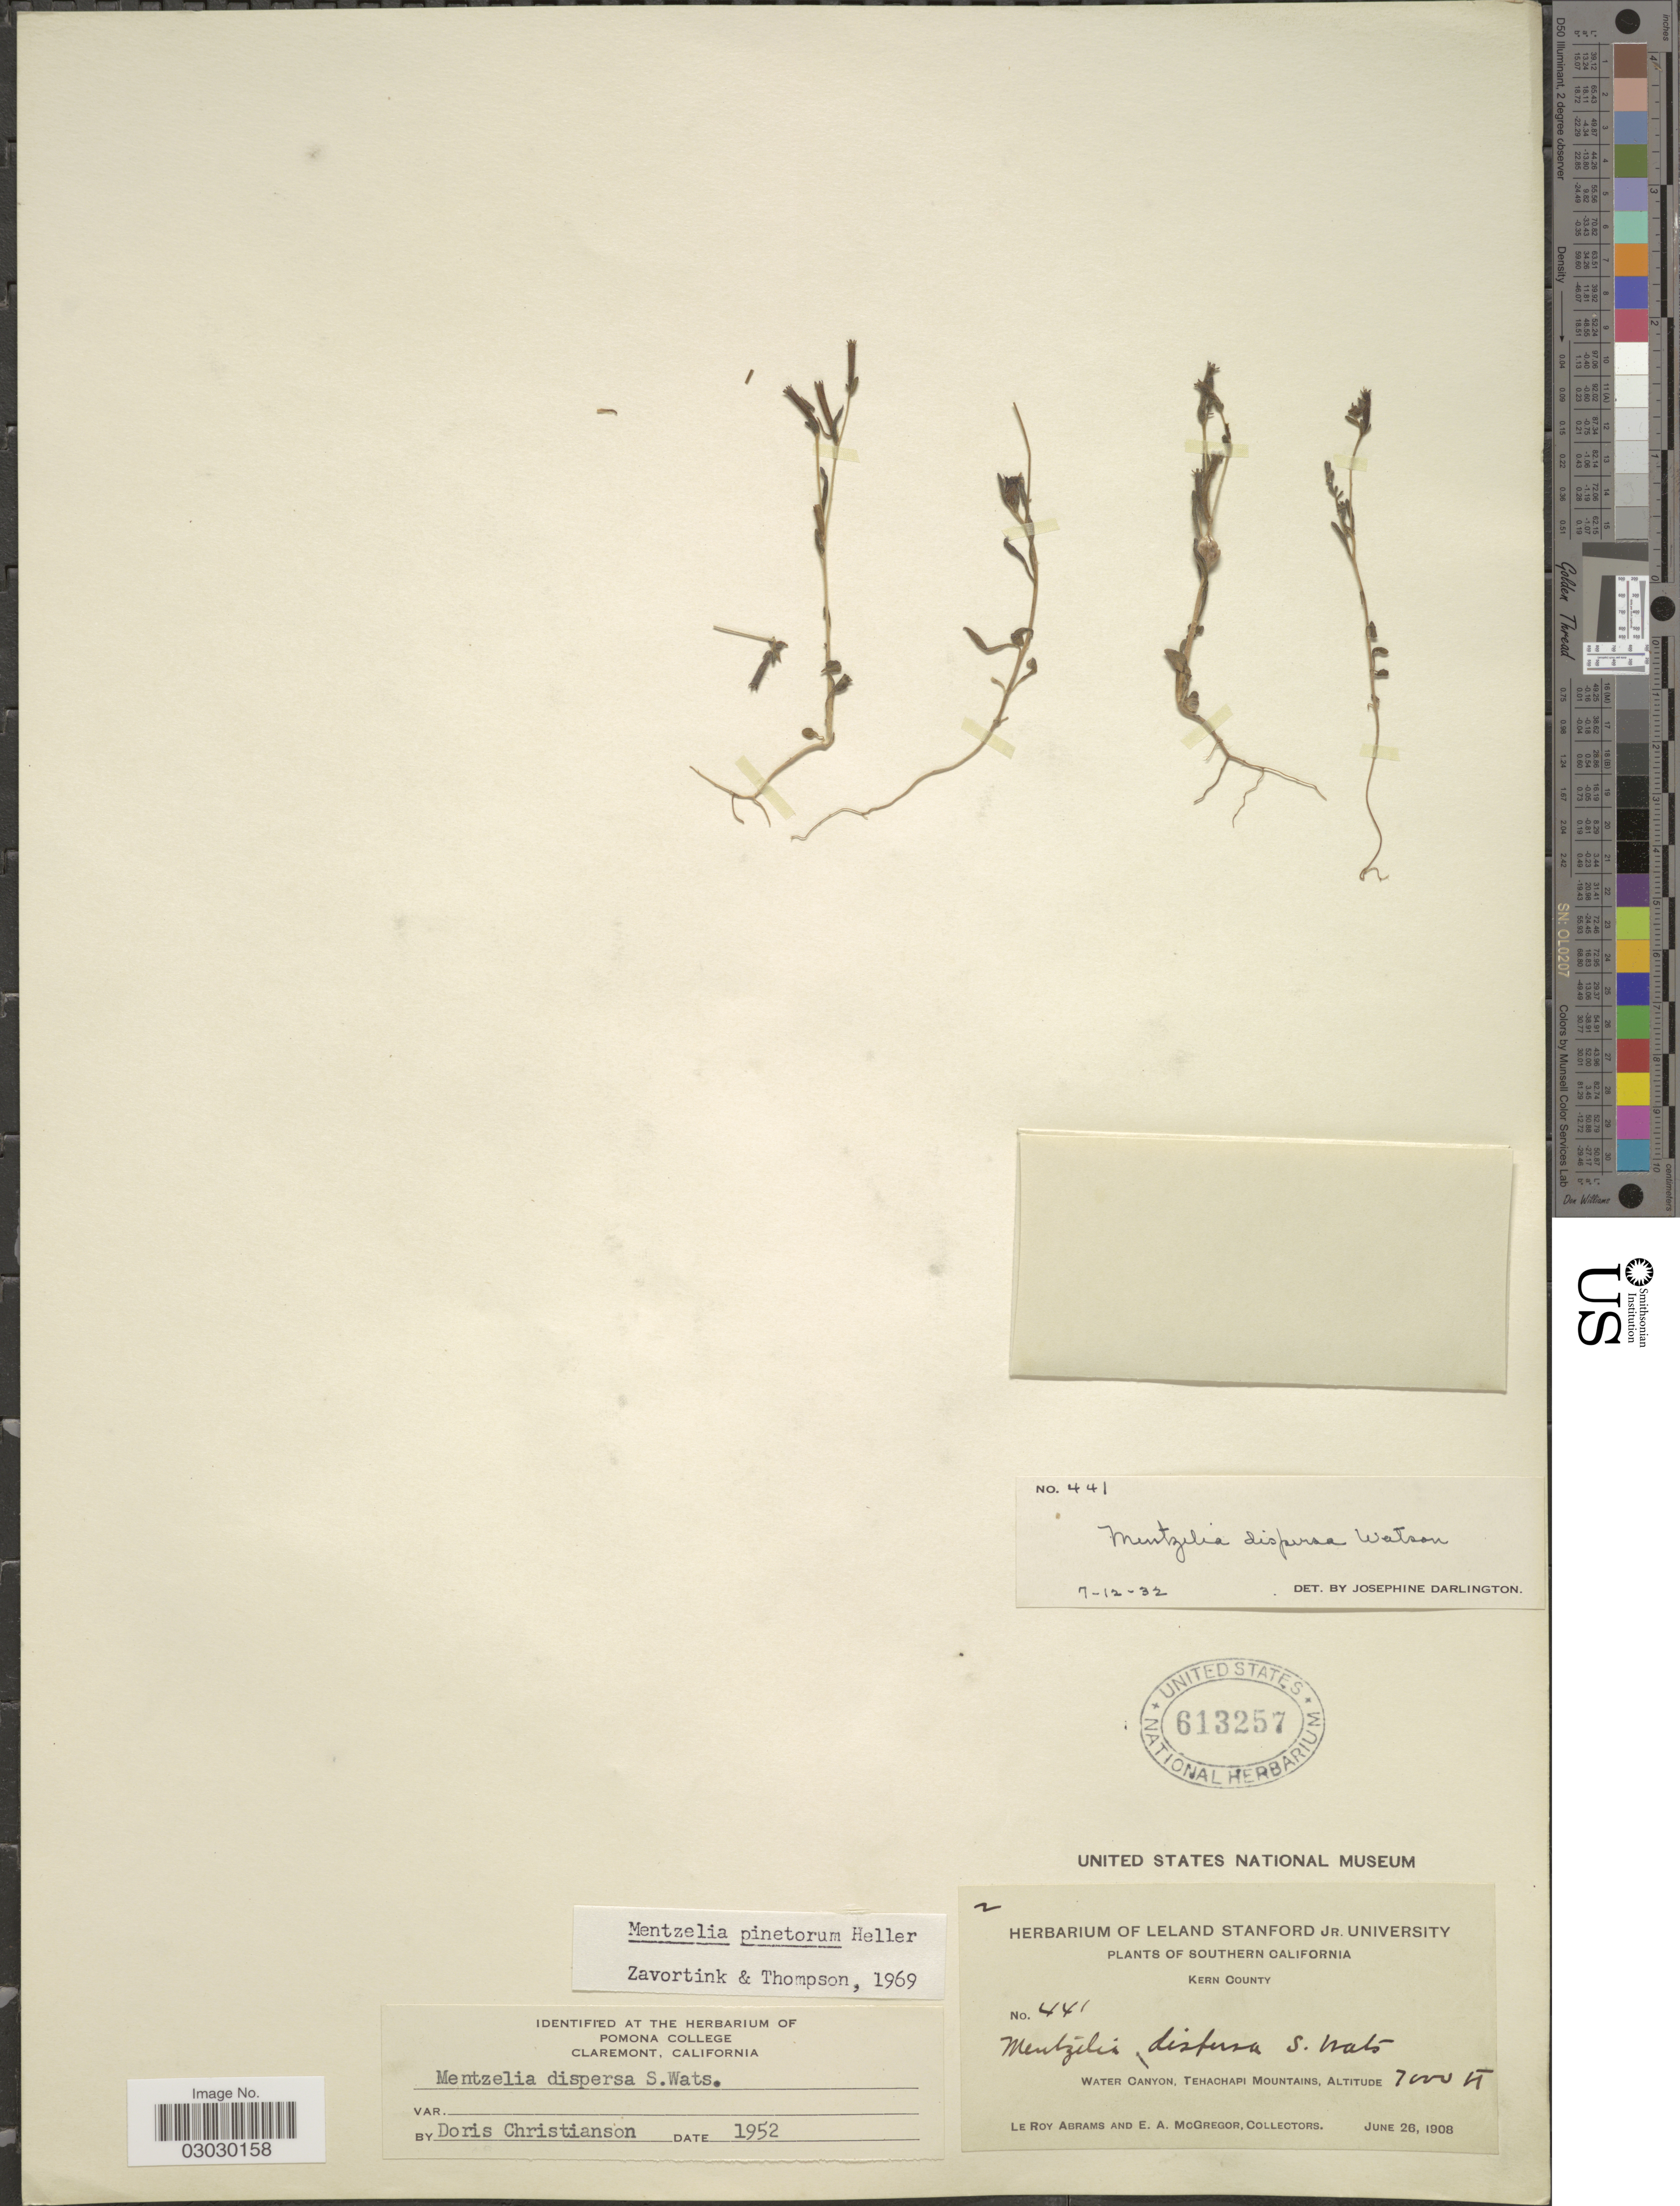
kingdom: Plantae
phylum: Tracheophyta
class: Magnoliopsida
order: Cornales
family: Loasaceae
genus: Mentzelia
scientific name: Mentzelia pinetorum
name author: A. Heller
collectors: L. Abrams & E. A. McGregor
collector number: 441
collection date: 1908-06-26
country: United States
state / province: California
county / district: Kern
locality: Southern California, Kern County, Water Canyon, Tehachapi Mountains.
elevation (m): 2134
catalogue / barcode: US 613257